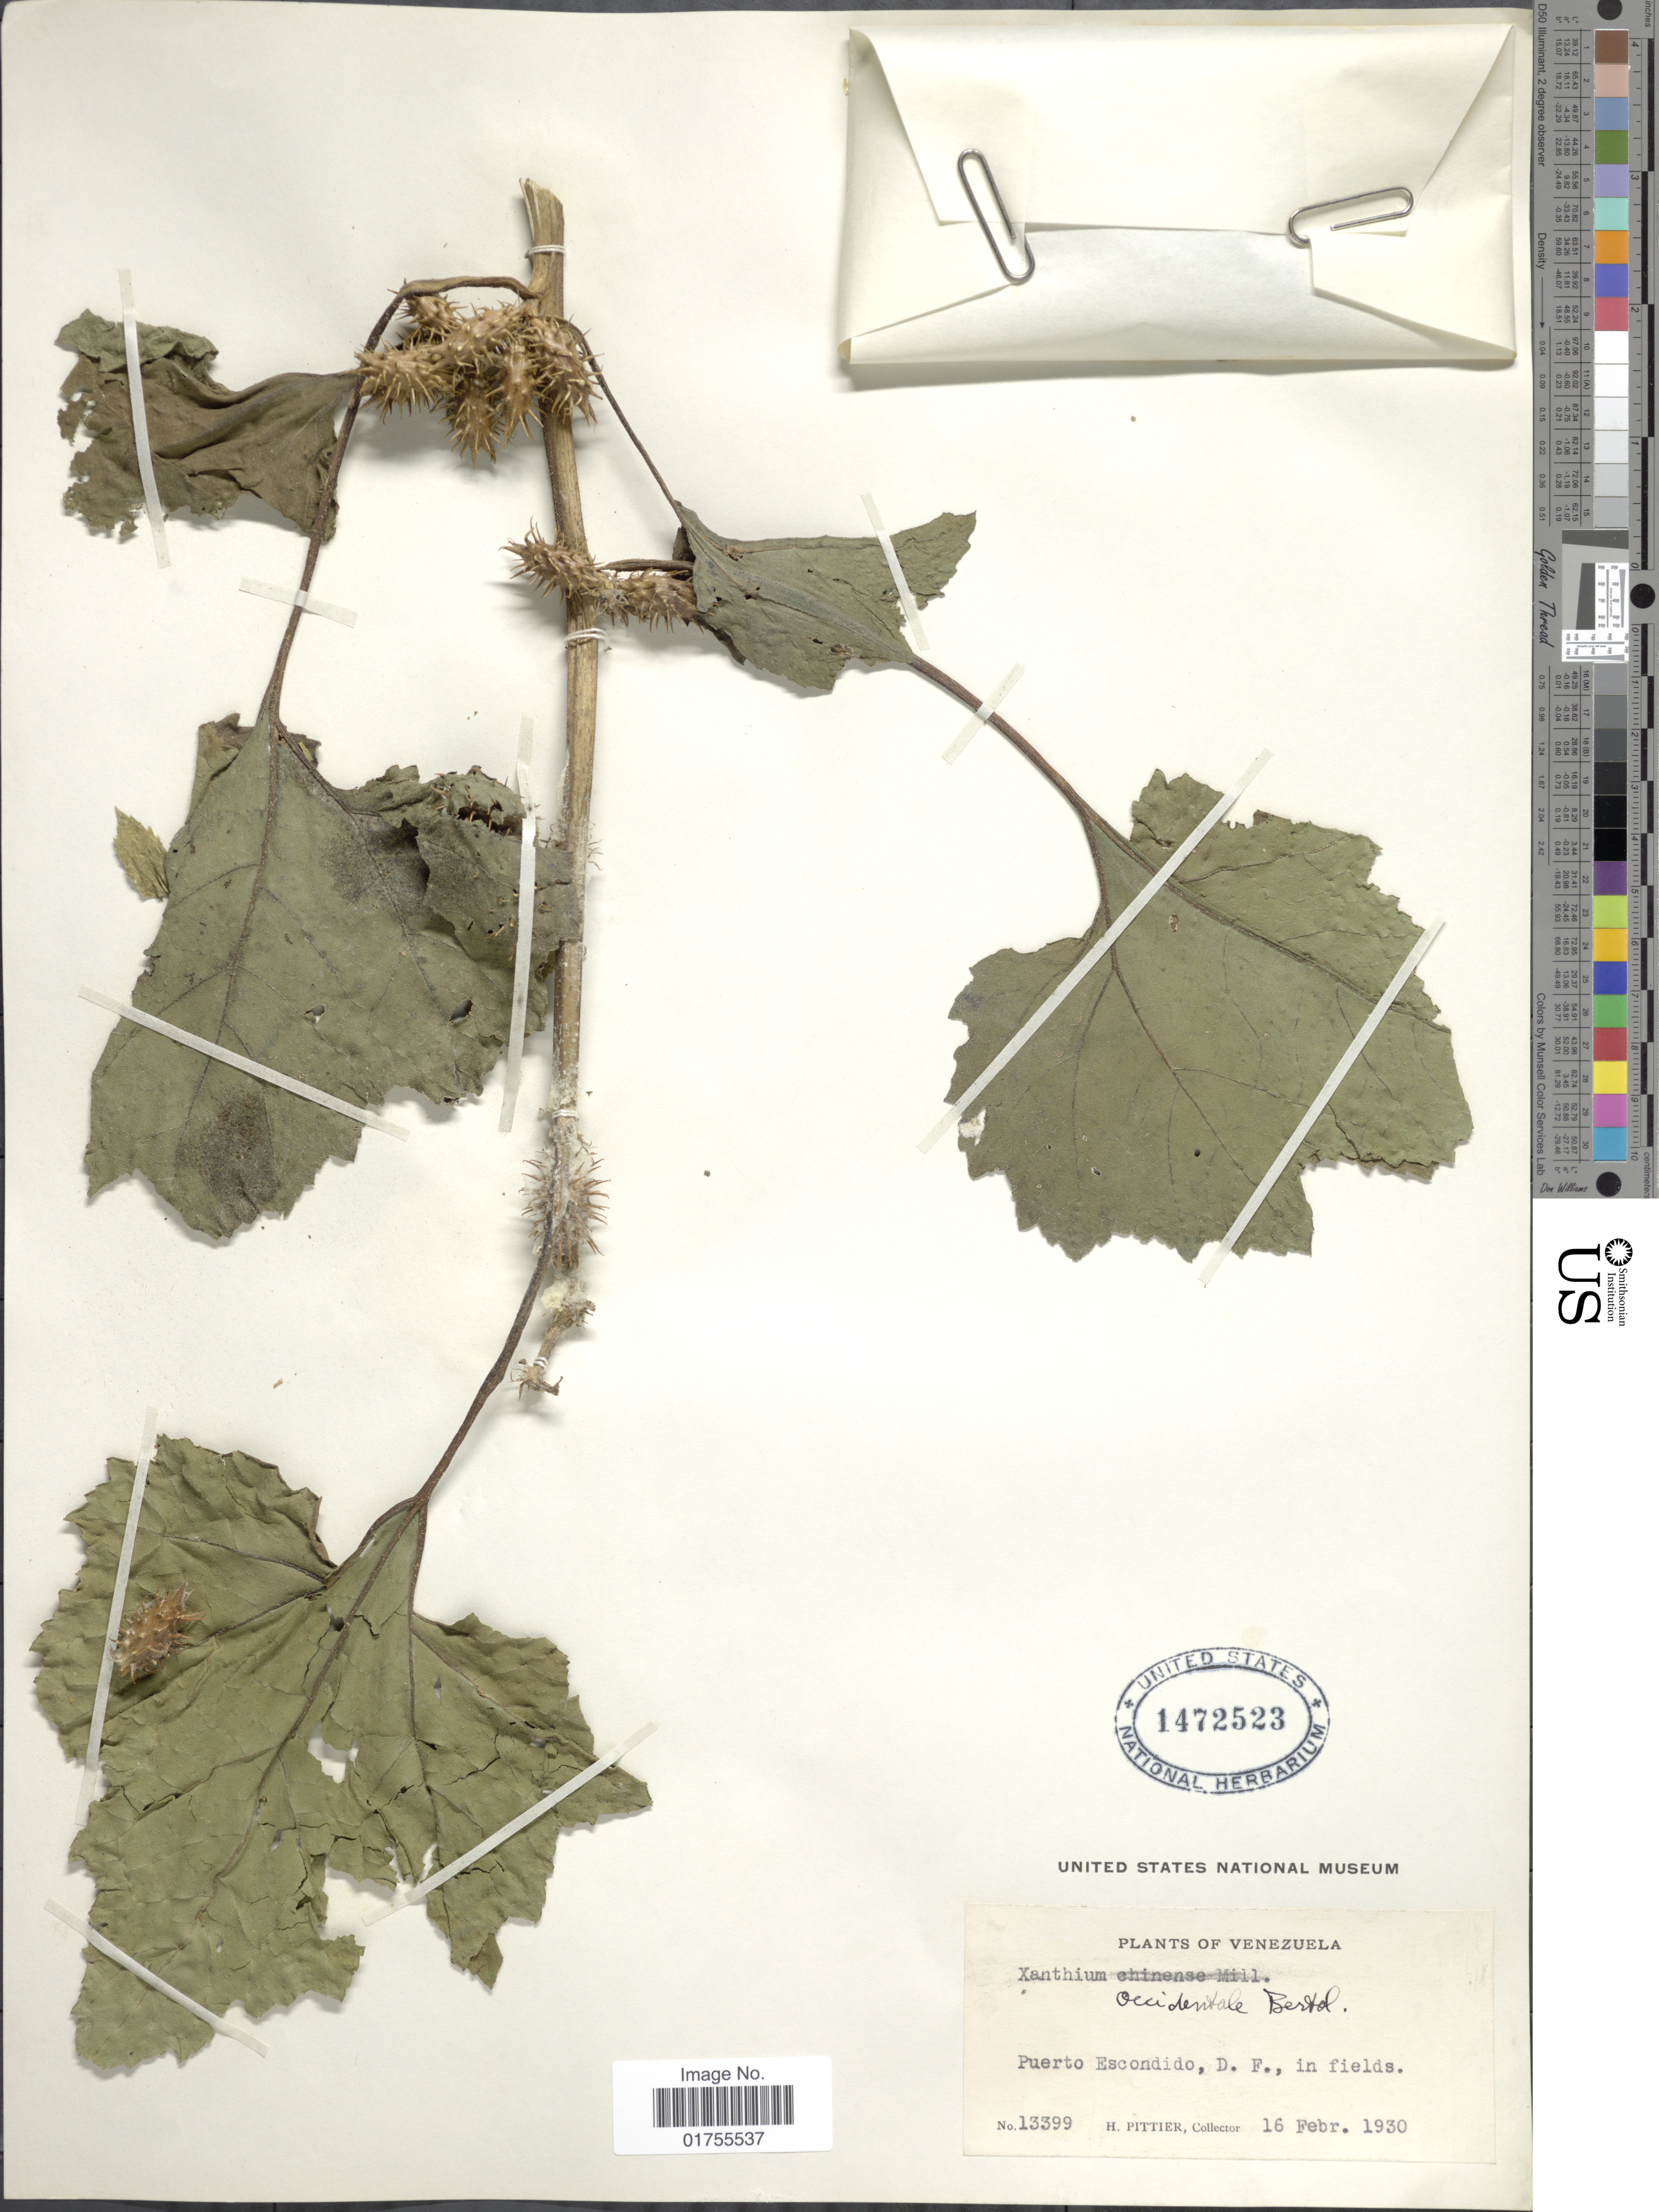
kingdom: Plantae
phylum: Tracheophyta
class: Magnoliopsida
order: Asterales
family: Asteraceae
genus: Xanthium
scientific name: Xanthium occidentale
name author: Bertol.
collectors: H. F. Pittier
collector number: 13399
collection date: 1930-02-16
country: Venezuela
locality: Puerto Escondido, D.F.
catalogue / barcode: US 1472523